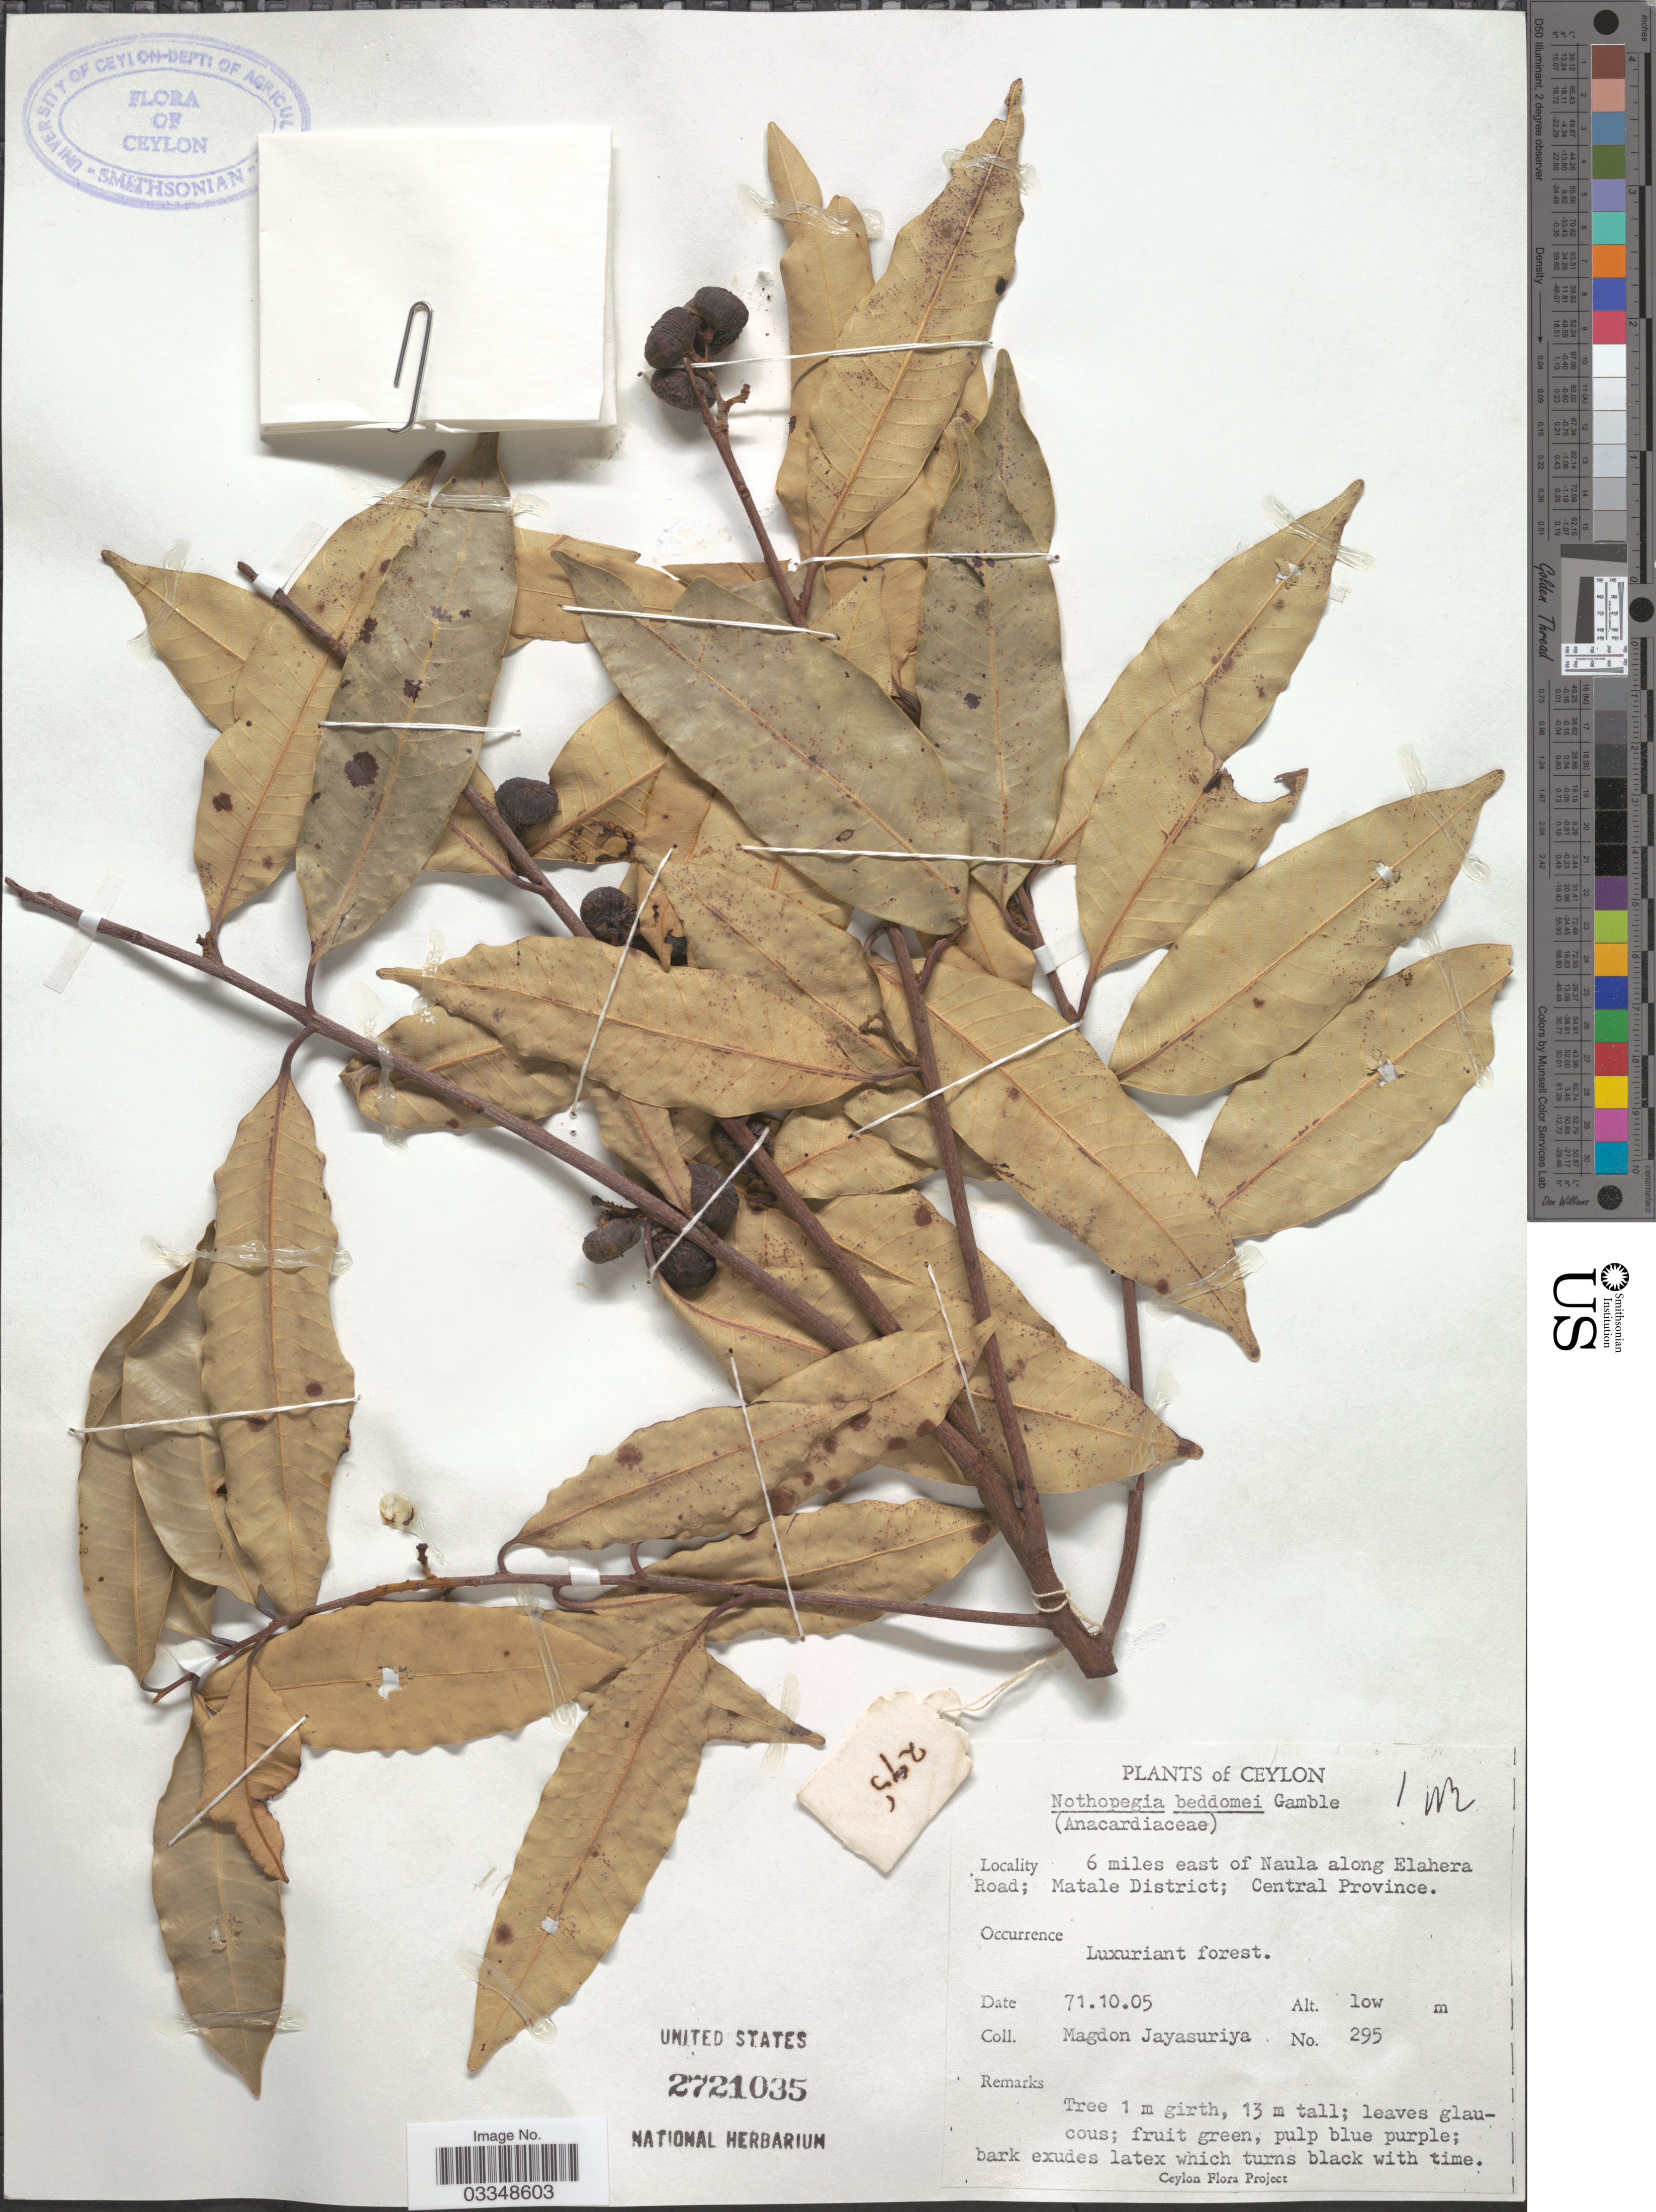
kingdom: Plantae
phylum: Tracheophyta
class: Magnoliopsida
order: Sapindales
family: Anacardiaceae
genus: Nothopegia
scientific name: Nothopegia beddomei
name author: Gamble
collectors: A. H. Jayasuriya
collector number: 295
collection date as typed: Transcribed d/m/y: 5/10/71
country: Sri Lanka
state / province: Central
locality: Ceylon. 6 miles east of Naula along Elahera Road; Matale District.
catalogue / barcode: US 2721035